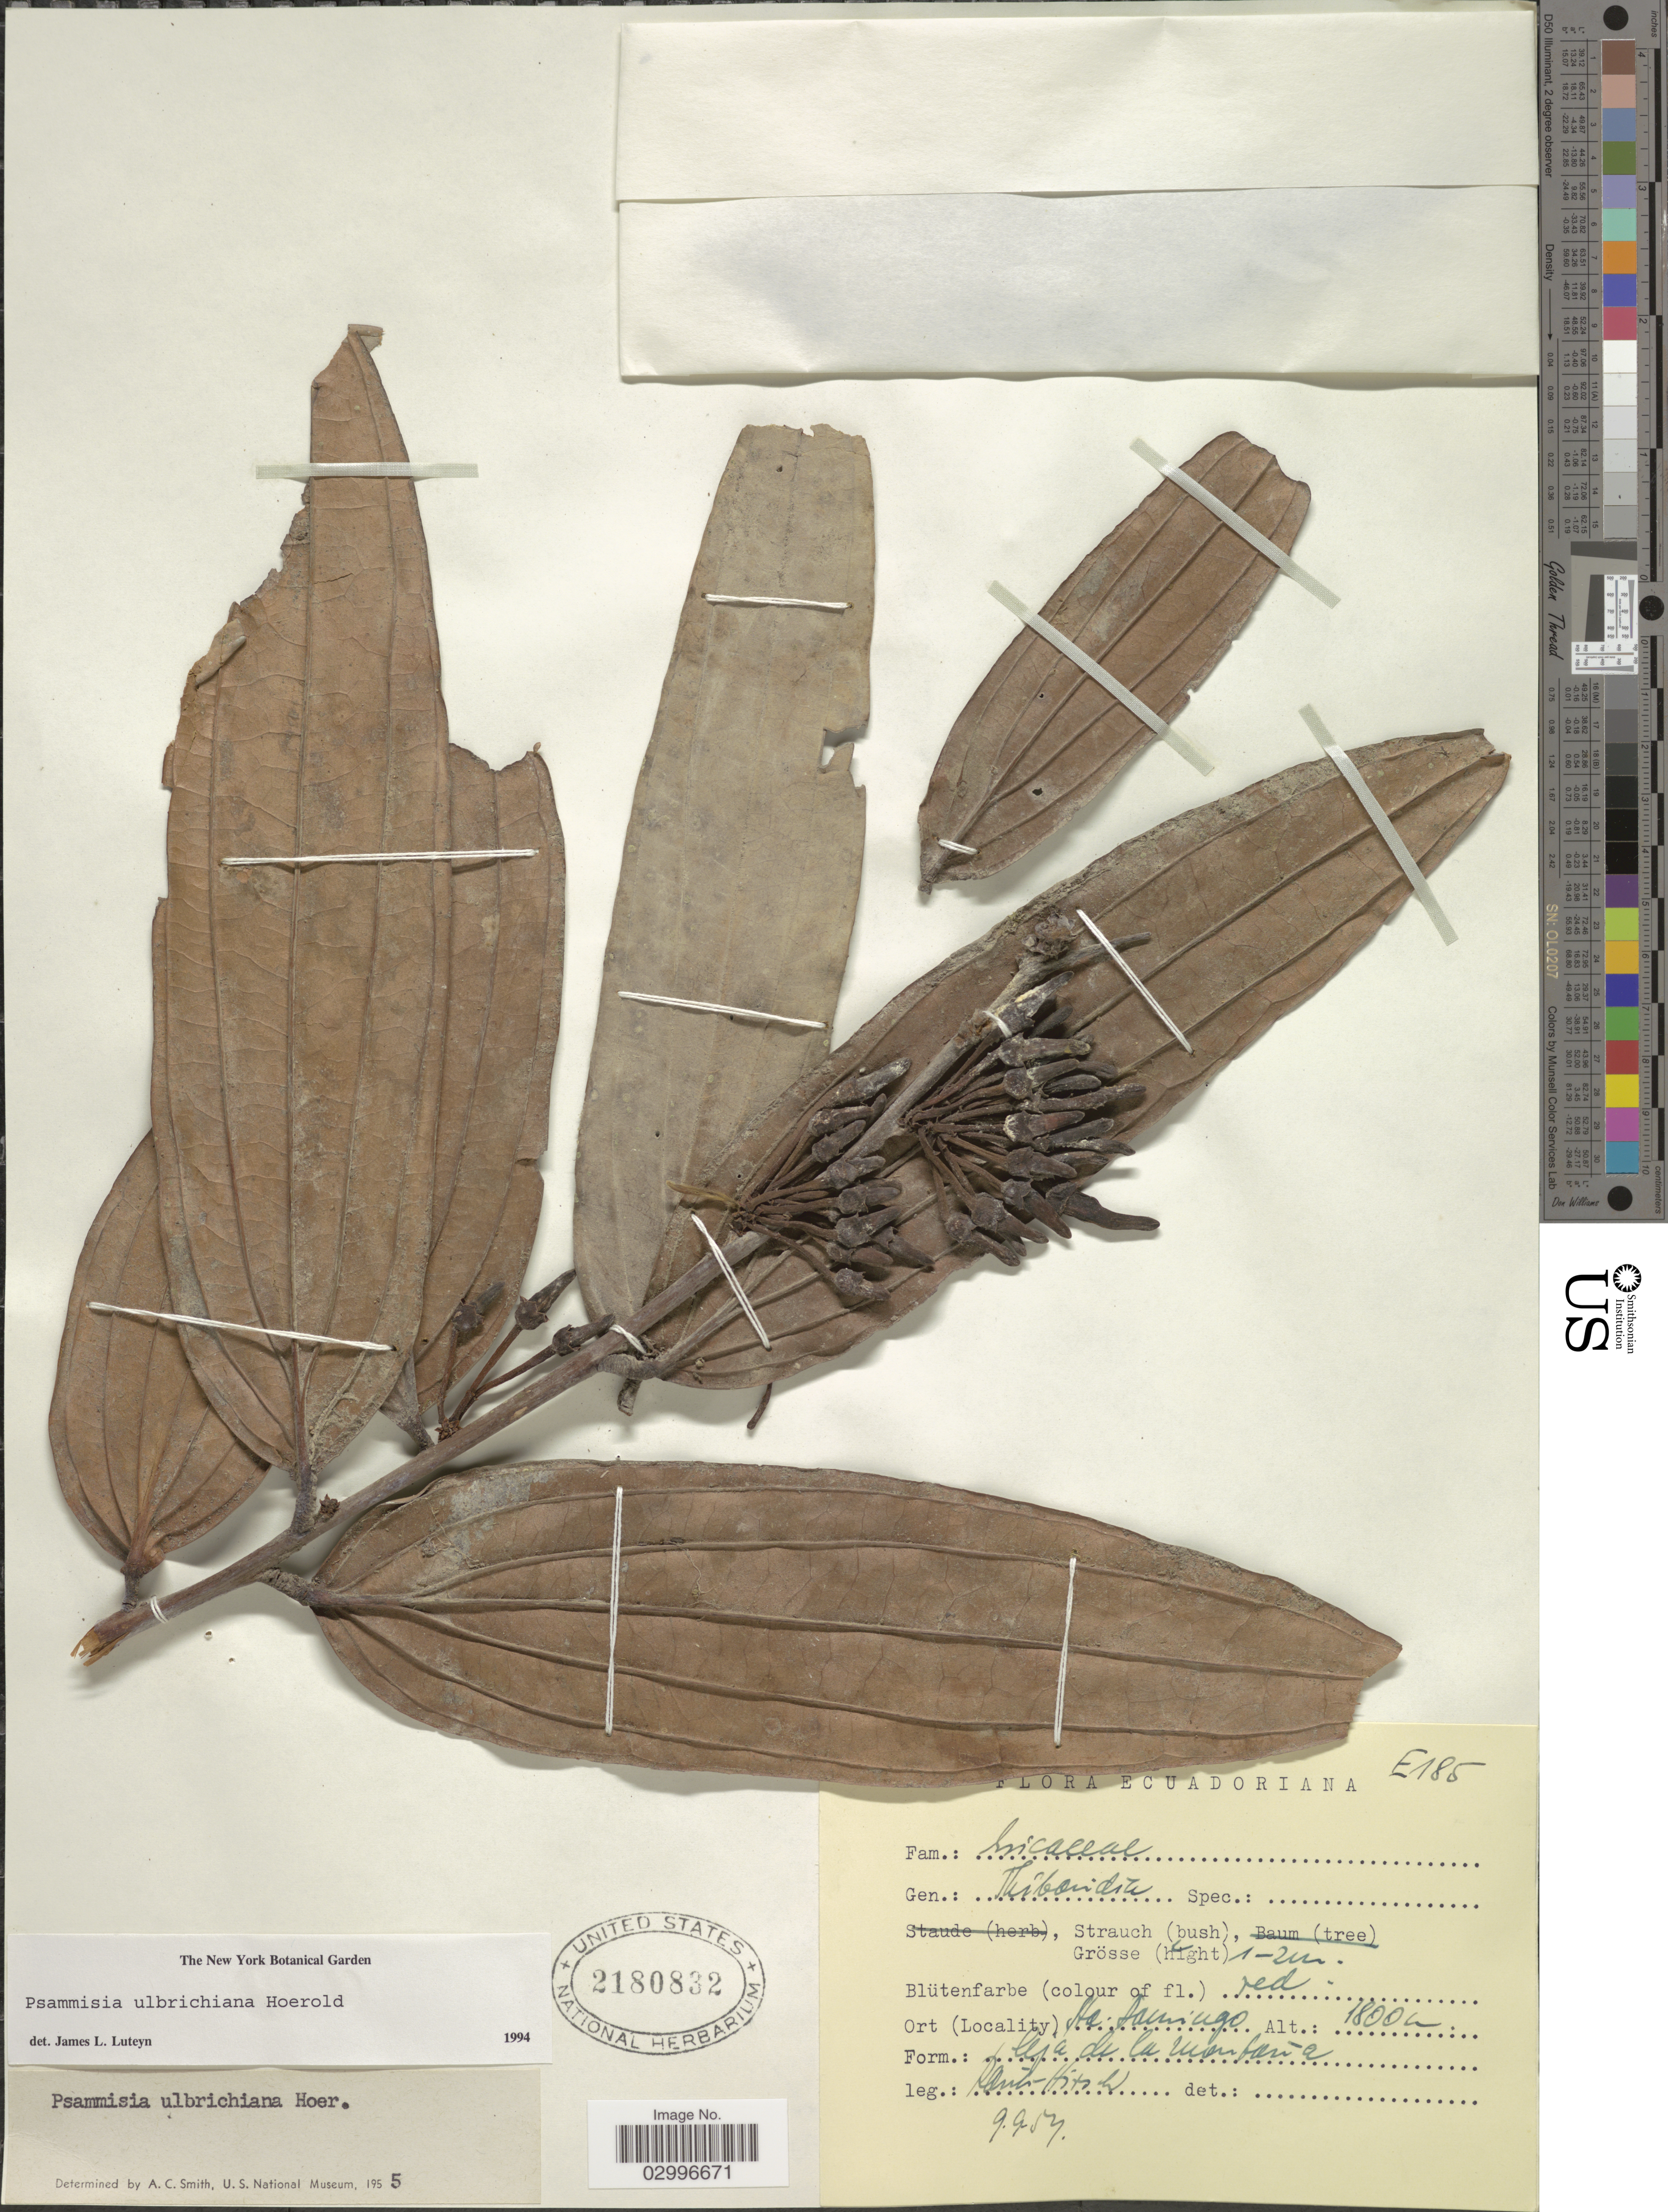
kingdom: Plantae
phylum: Tracheophyta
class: Magnoliopsida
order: Ericales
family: Ericaceae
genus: Psammisia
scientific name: Psammisia ulbrichiana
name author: Hoerold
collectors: W. Rauh & G. Hirsch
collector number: E185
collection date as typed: Transcribed d/m/y: 9/9/54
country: Ecuador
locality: Sta. Domingo. Ceja de la montaña.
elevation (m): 1800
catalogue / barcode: US 2180832